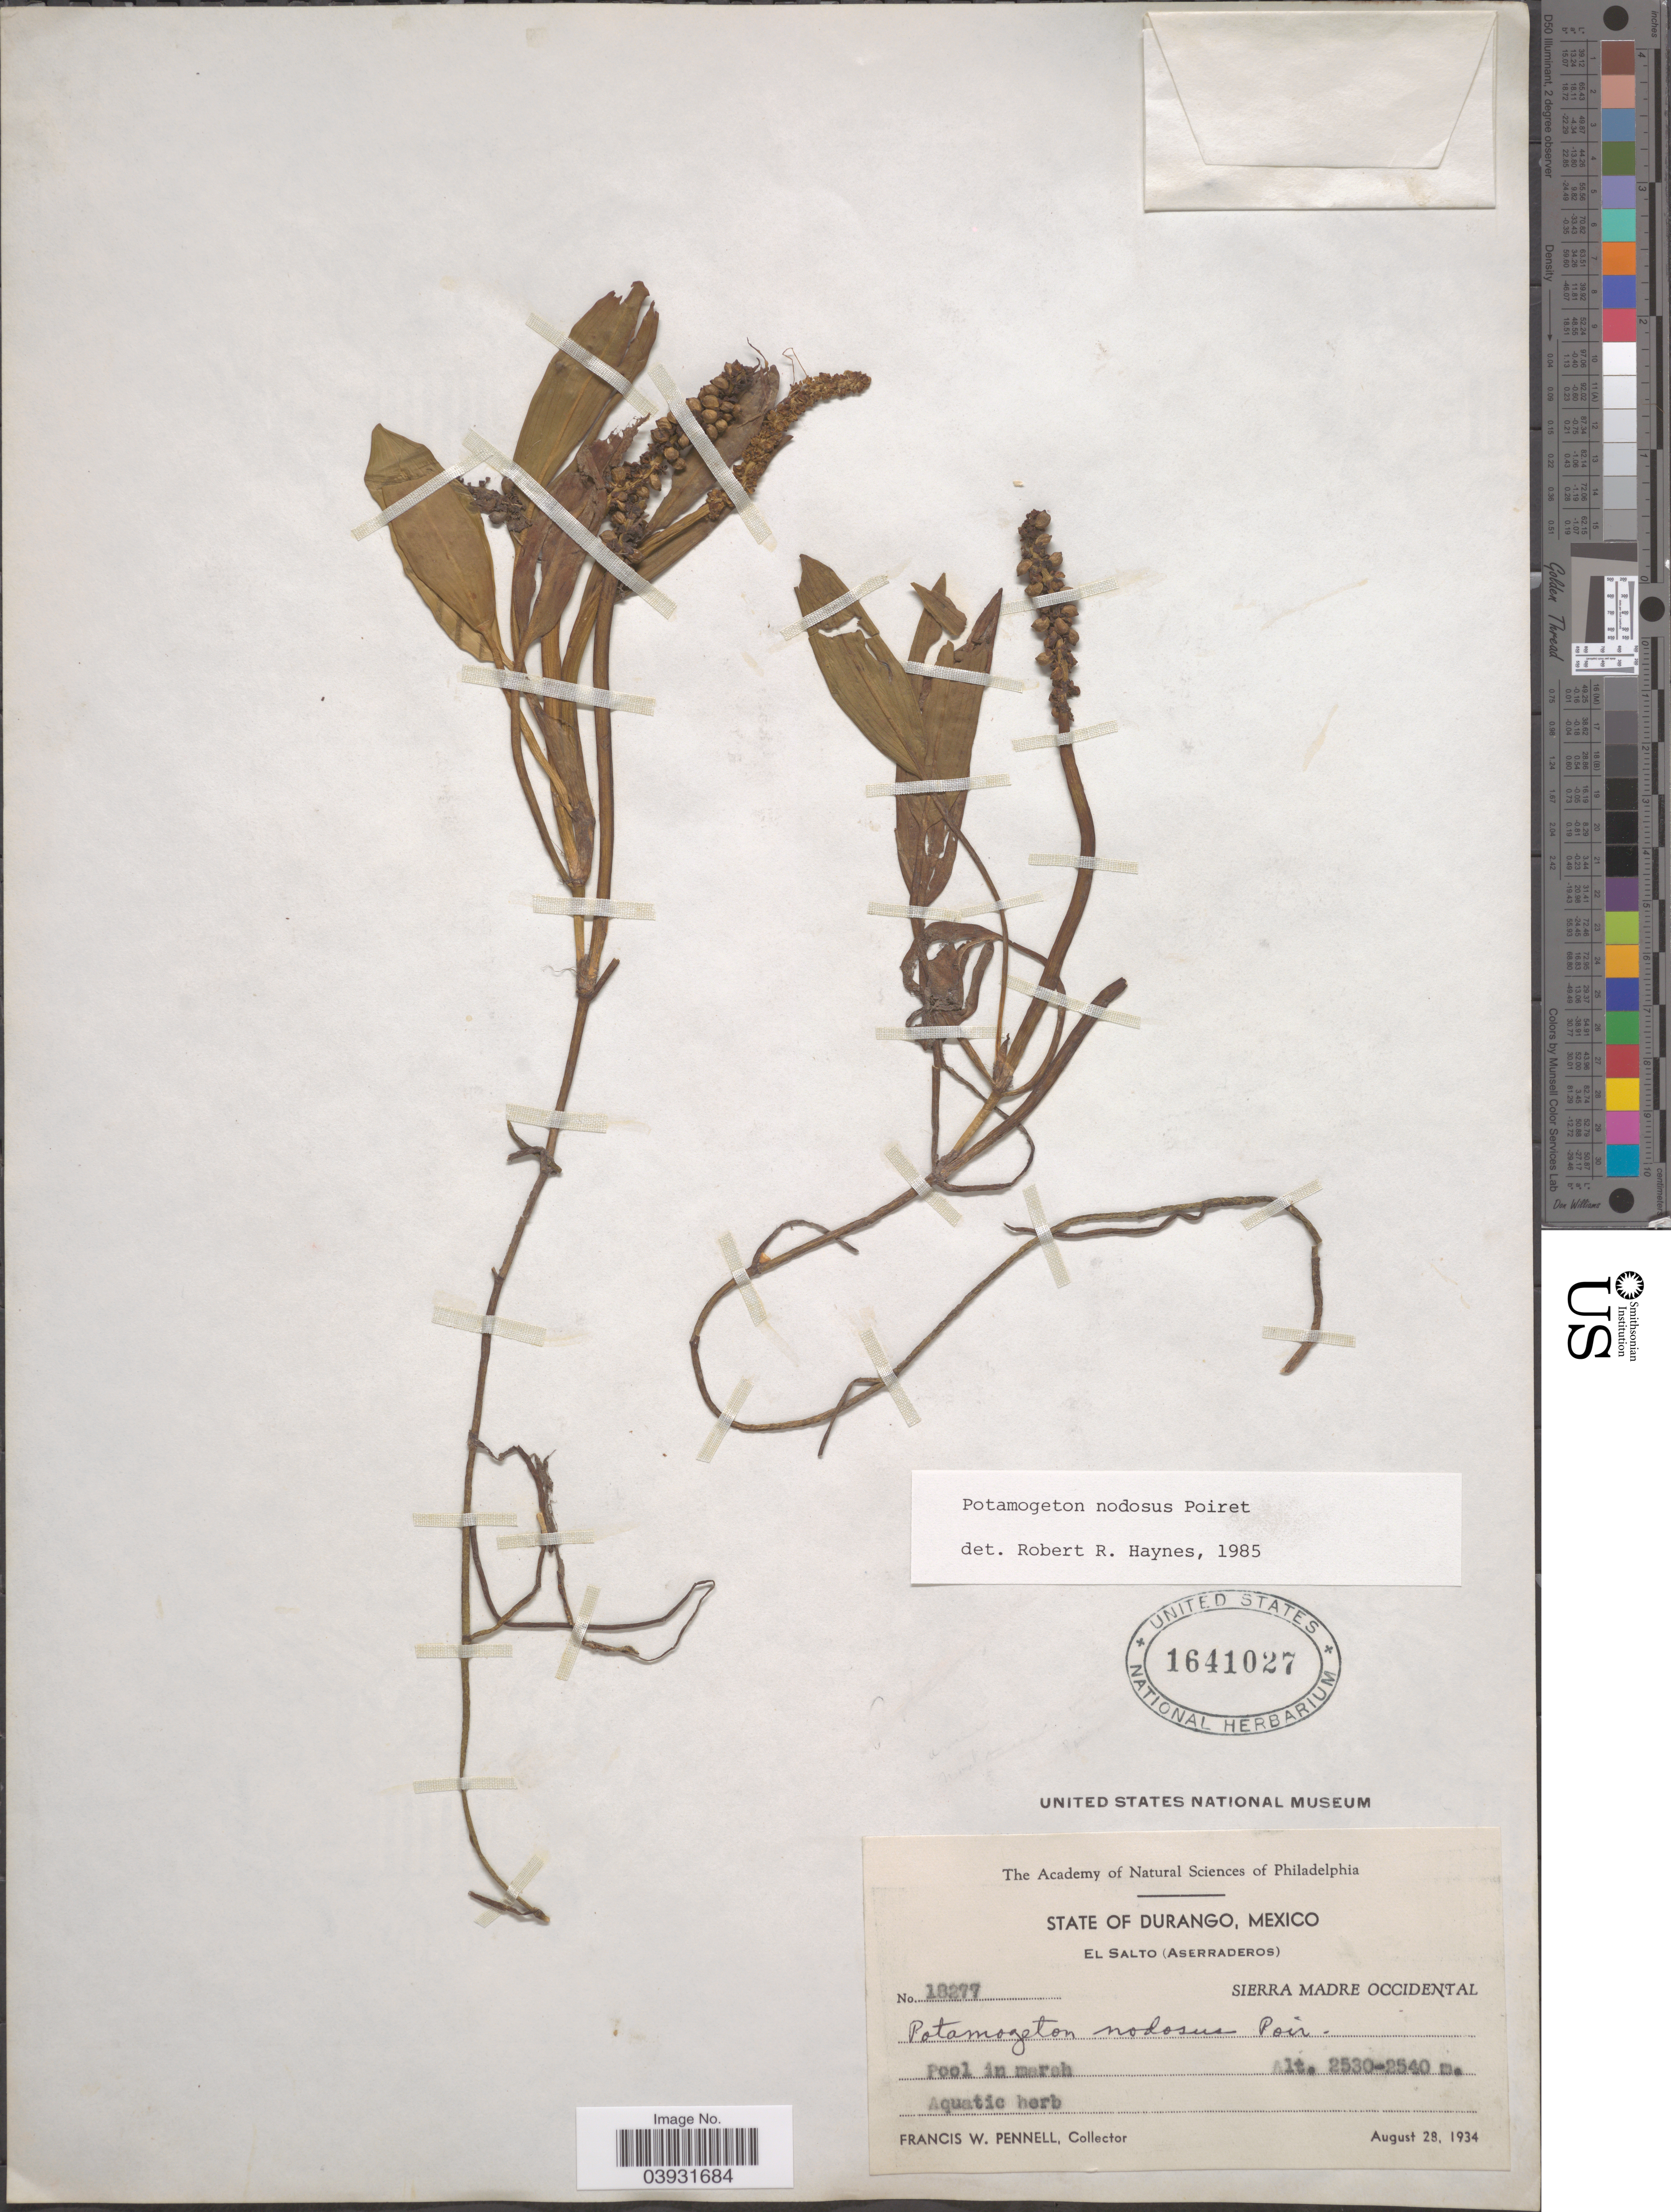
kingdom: Plantae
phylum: Tracheophyta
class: Liliopsida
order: Alismatales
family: Potamogetonaceae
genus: Potamogeton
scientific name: Potamogeton nodosus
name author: Poir.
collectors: F. W. Pennell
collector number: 18277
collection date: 1934-08-28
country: Mexico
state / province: Durango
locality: El Salto (Aserraderos). Sierra Madre Occidental.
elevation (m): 2530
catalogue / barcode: US 1641027